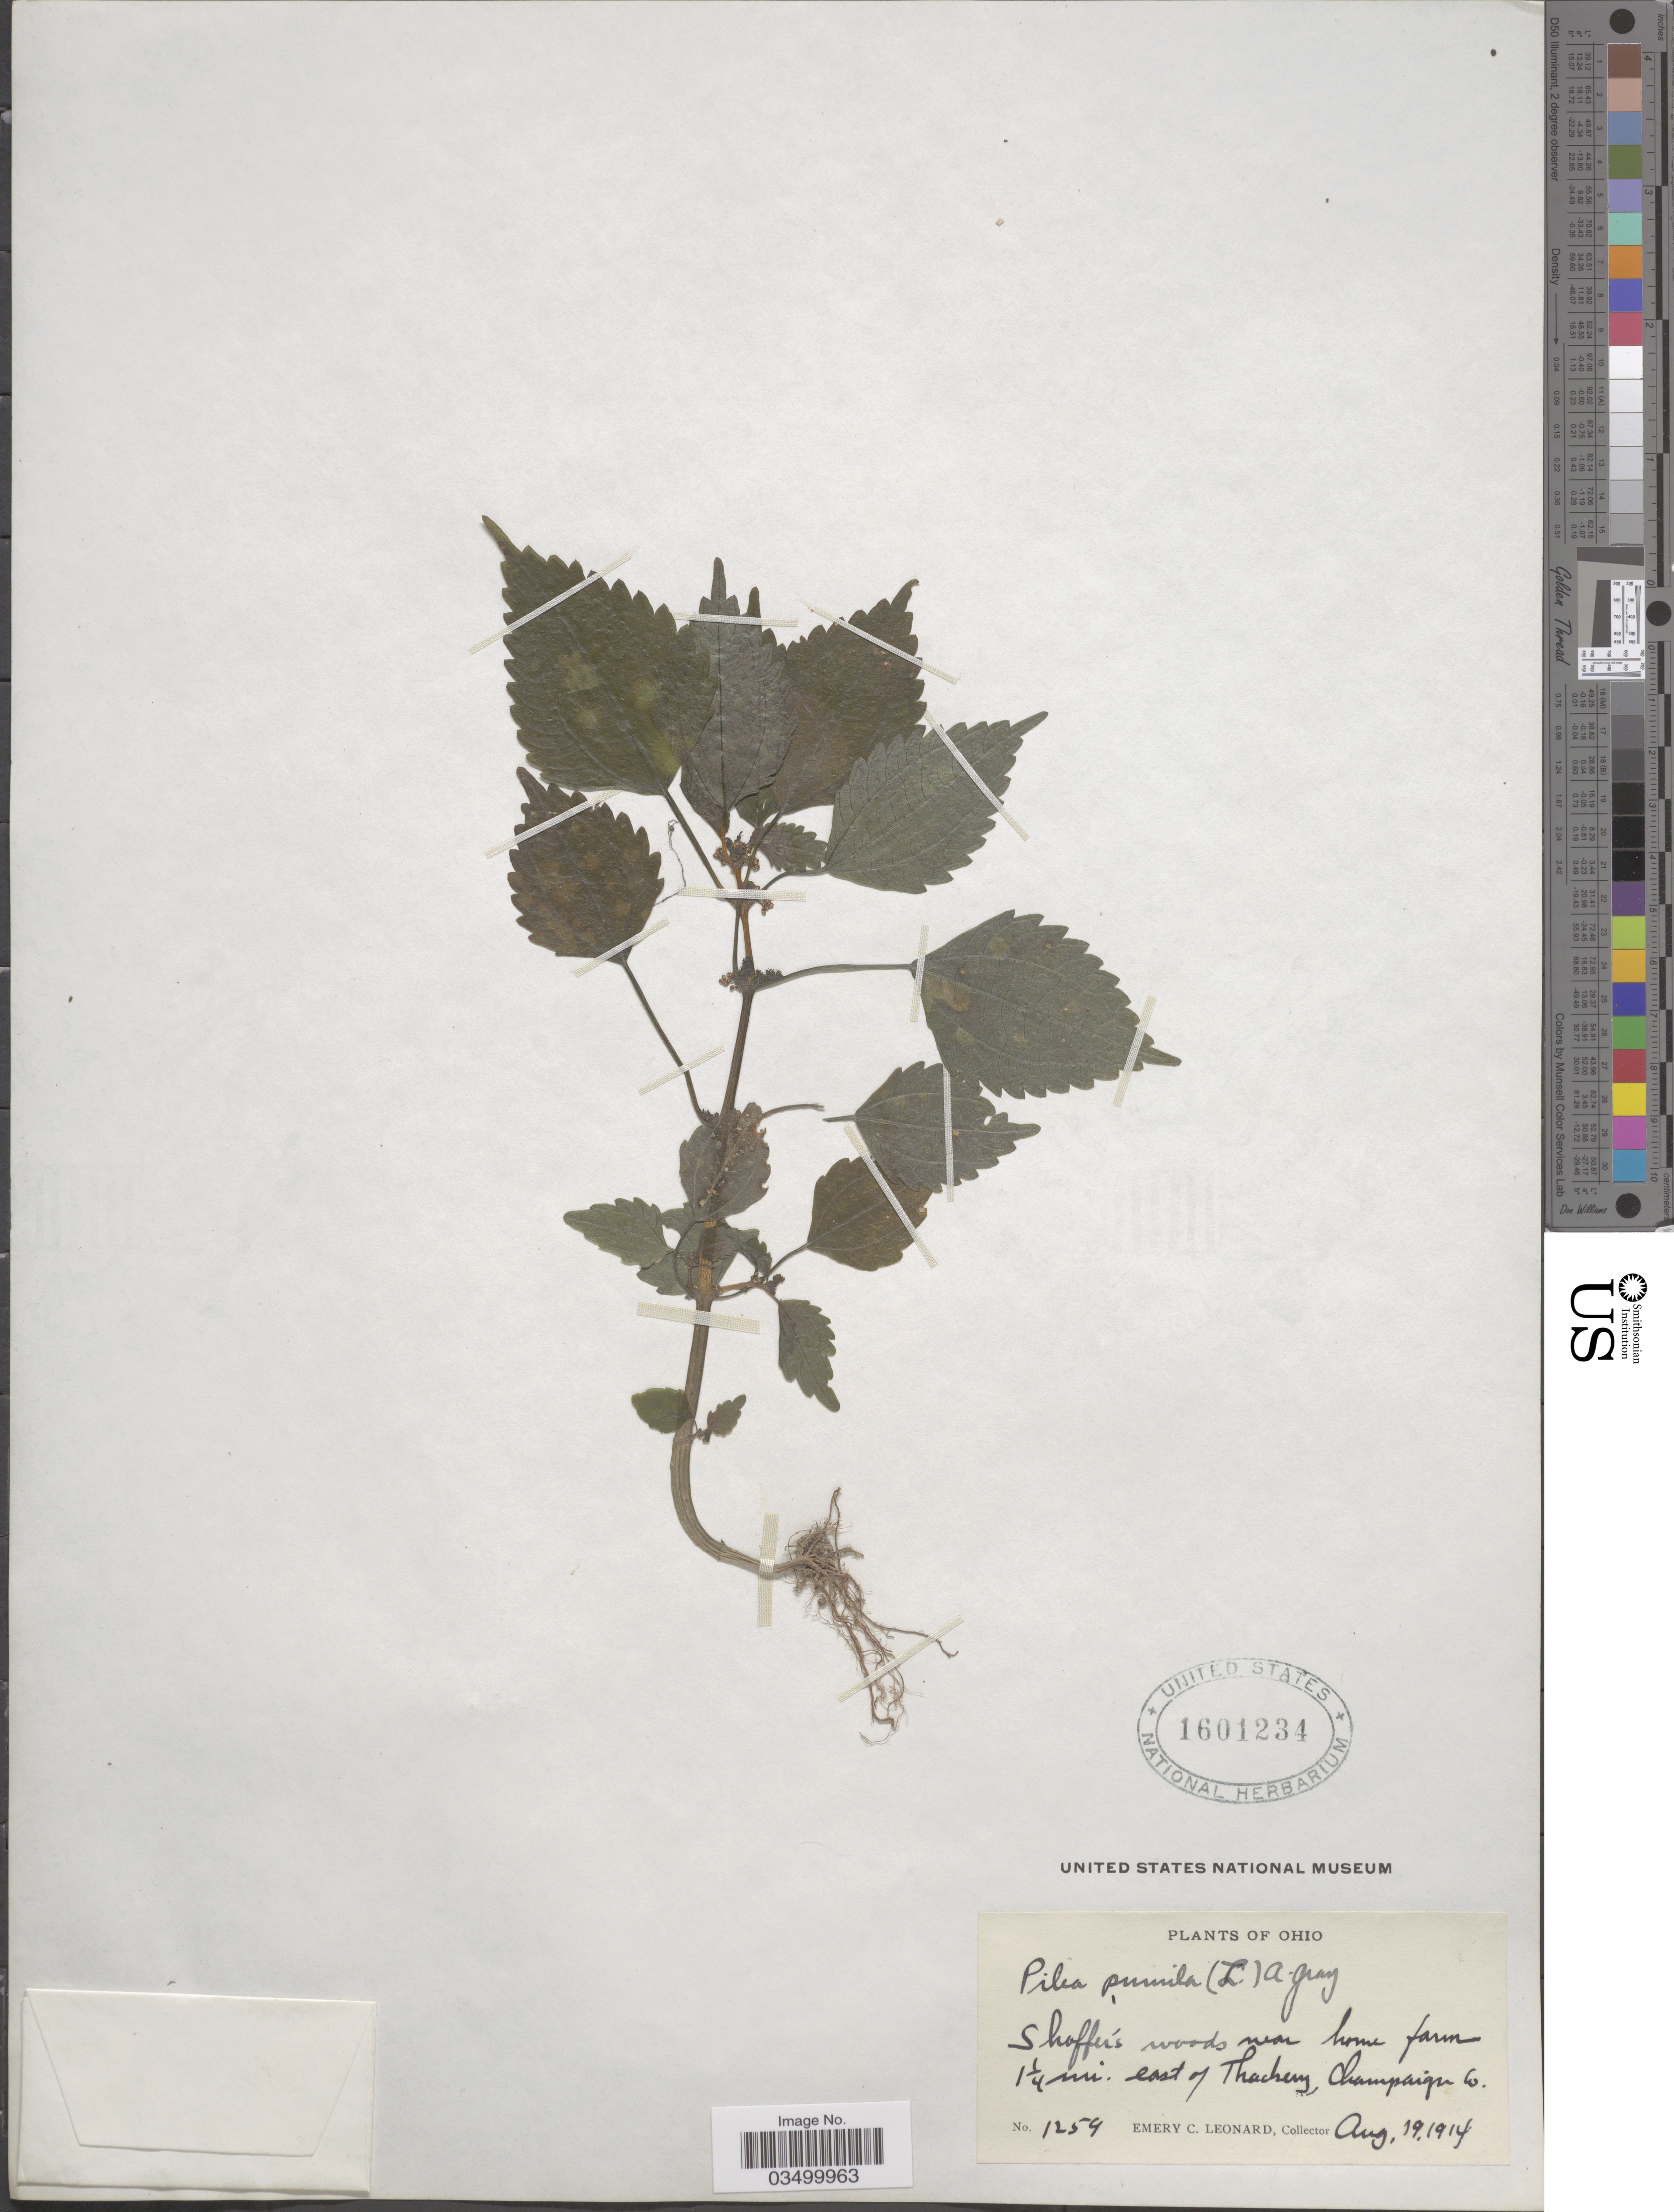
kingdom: Plantae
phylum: Tracheophyta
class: Magnoliopsida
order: Rosales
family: Urticaceae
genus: Pilea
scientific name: Pilea pumila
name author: (L.) A. Gray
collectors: E. C. Leonard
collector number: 1254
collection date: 1914-08-19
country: United States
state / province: Ohio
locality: Shoffer's woods near home farm 1¼ mi. east of Thackery, Champaign Co.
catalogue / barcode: US 1601234